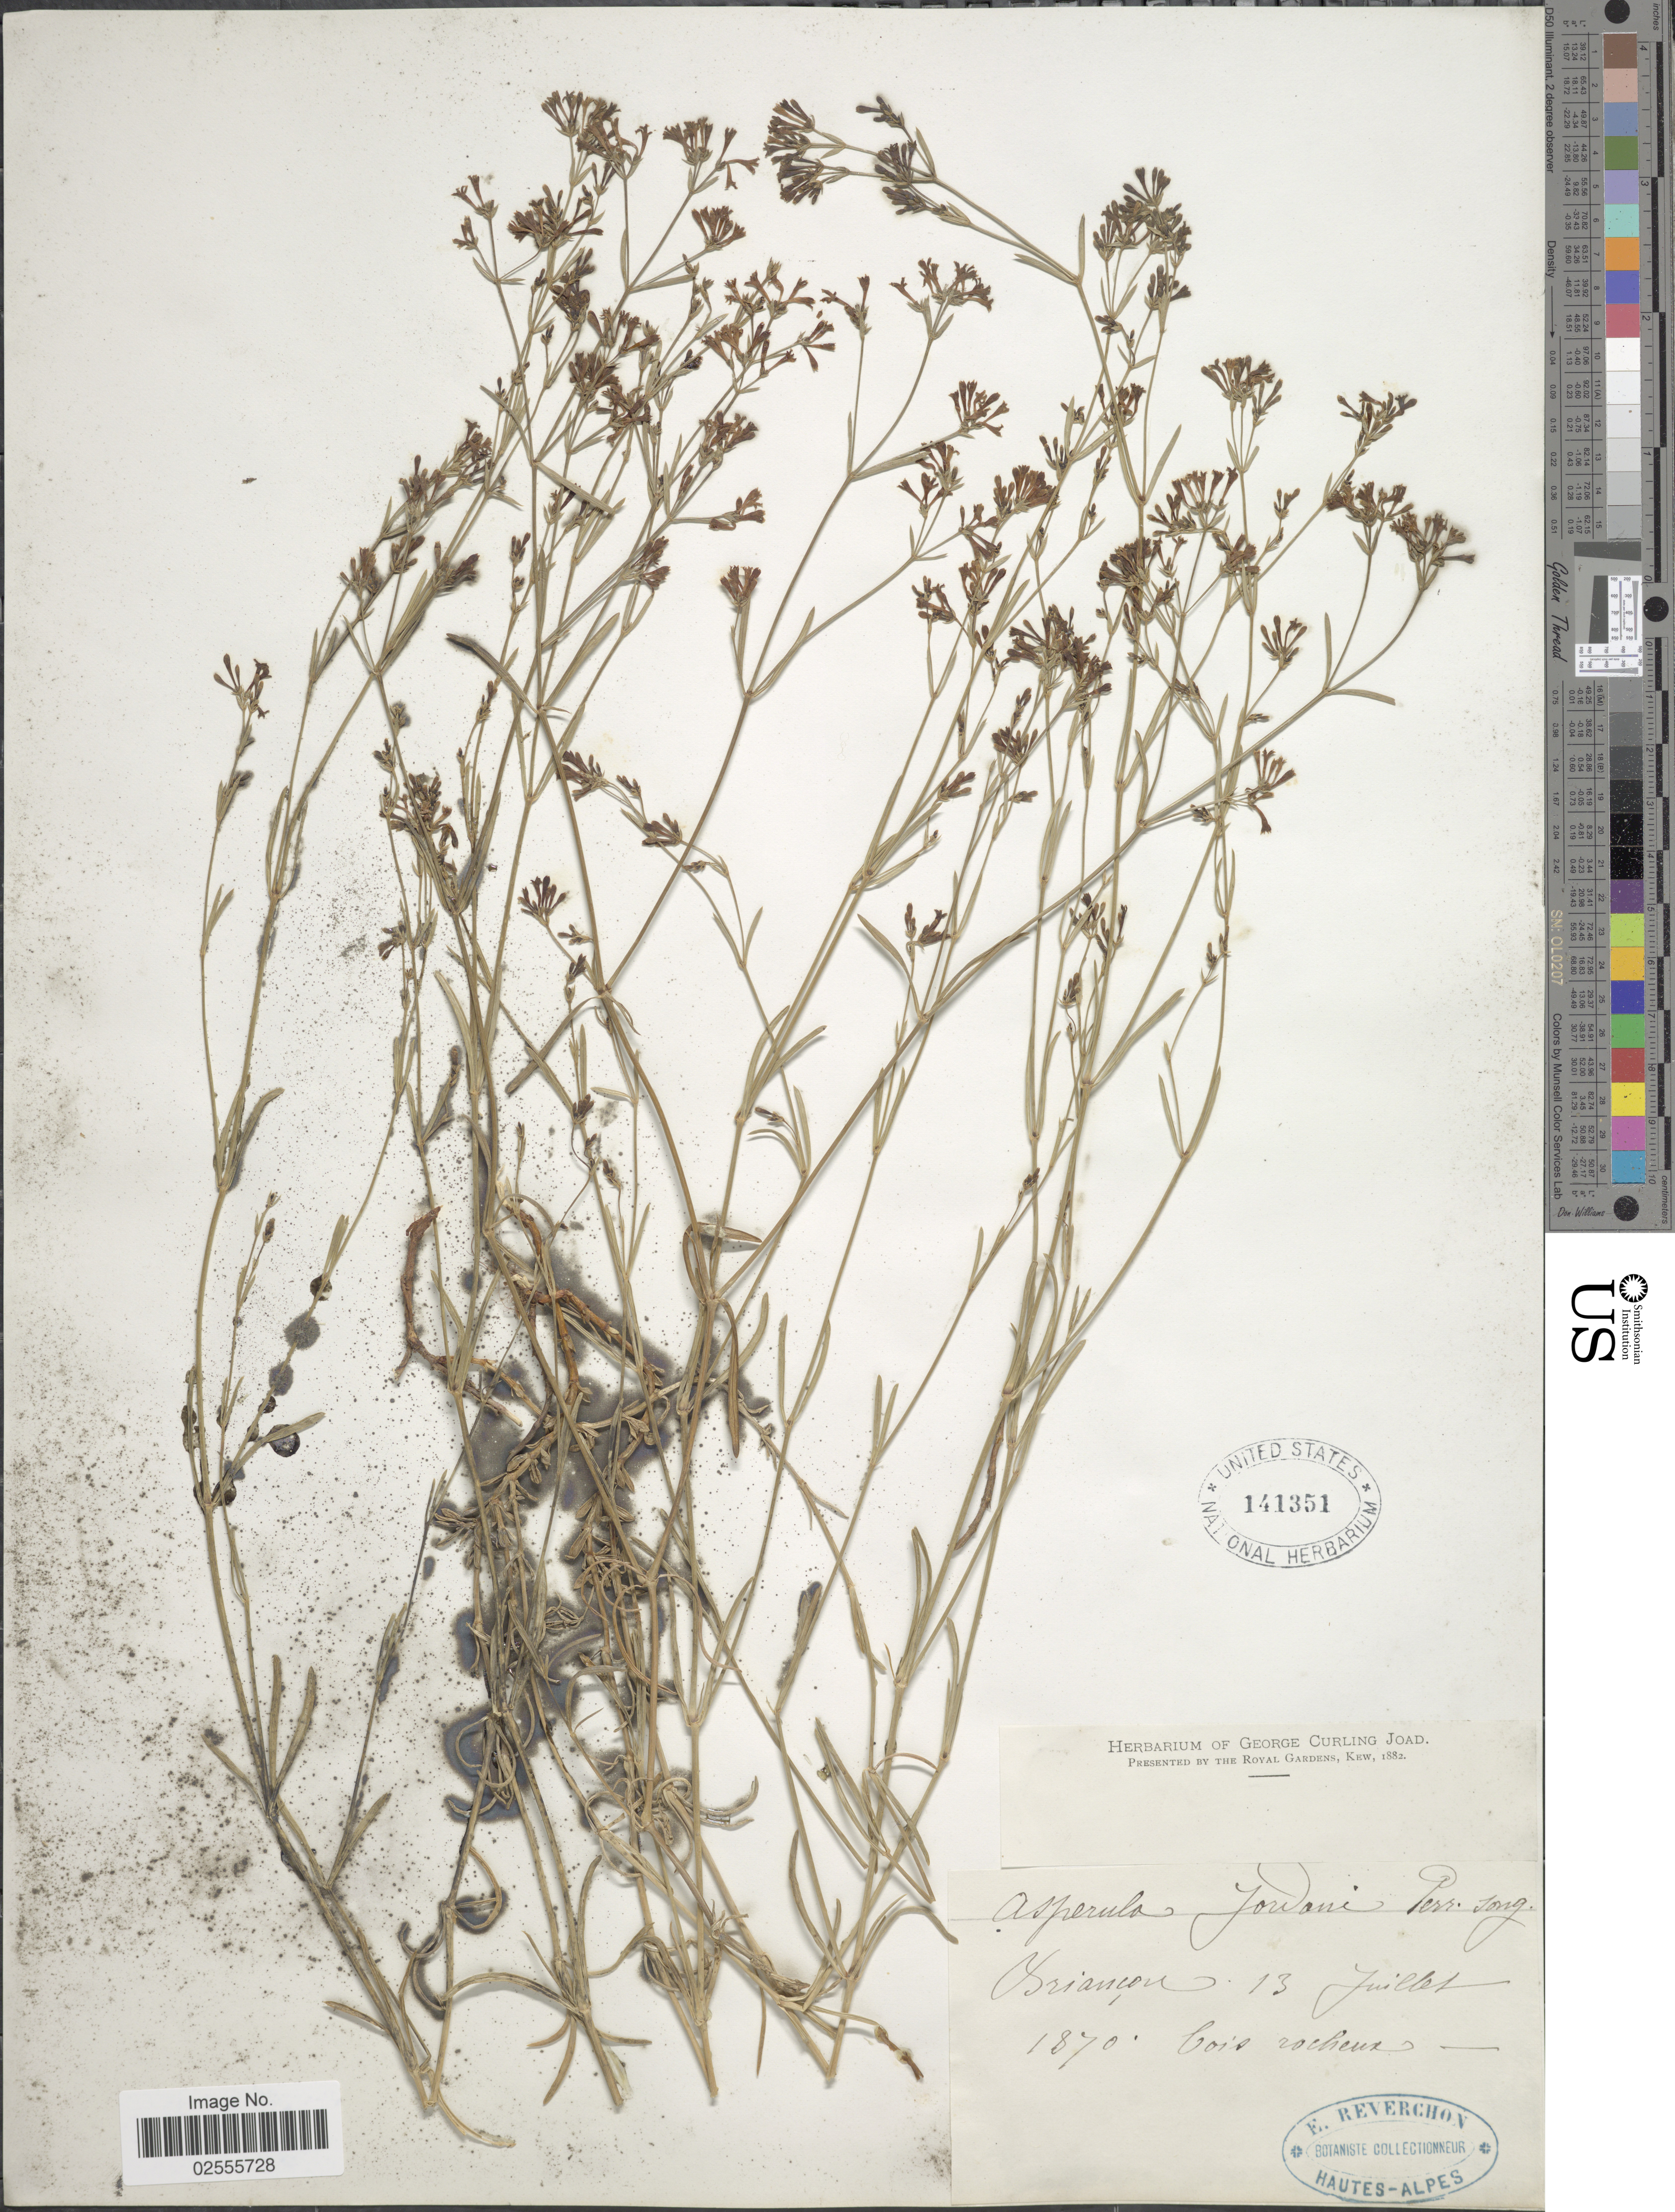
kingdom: Plantae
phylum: Tracheophyta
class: Magnoliopsida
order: Gentianales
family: Rubiaceae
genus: Asperula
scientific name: Asperula jordanii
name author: E.P. Perrier & Songeon ex Nyman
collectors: E. Reverchon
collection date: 1870-07-13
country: France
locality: Briancon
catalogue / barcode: US 141351